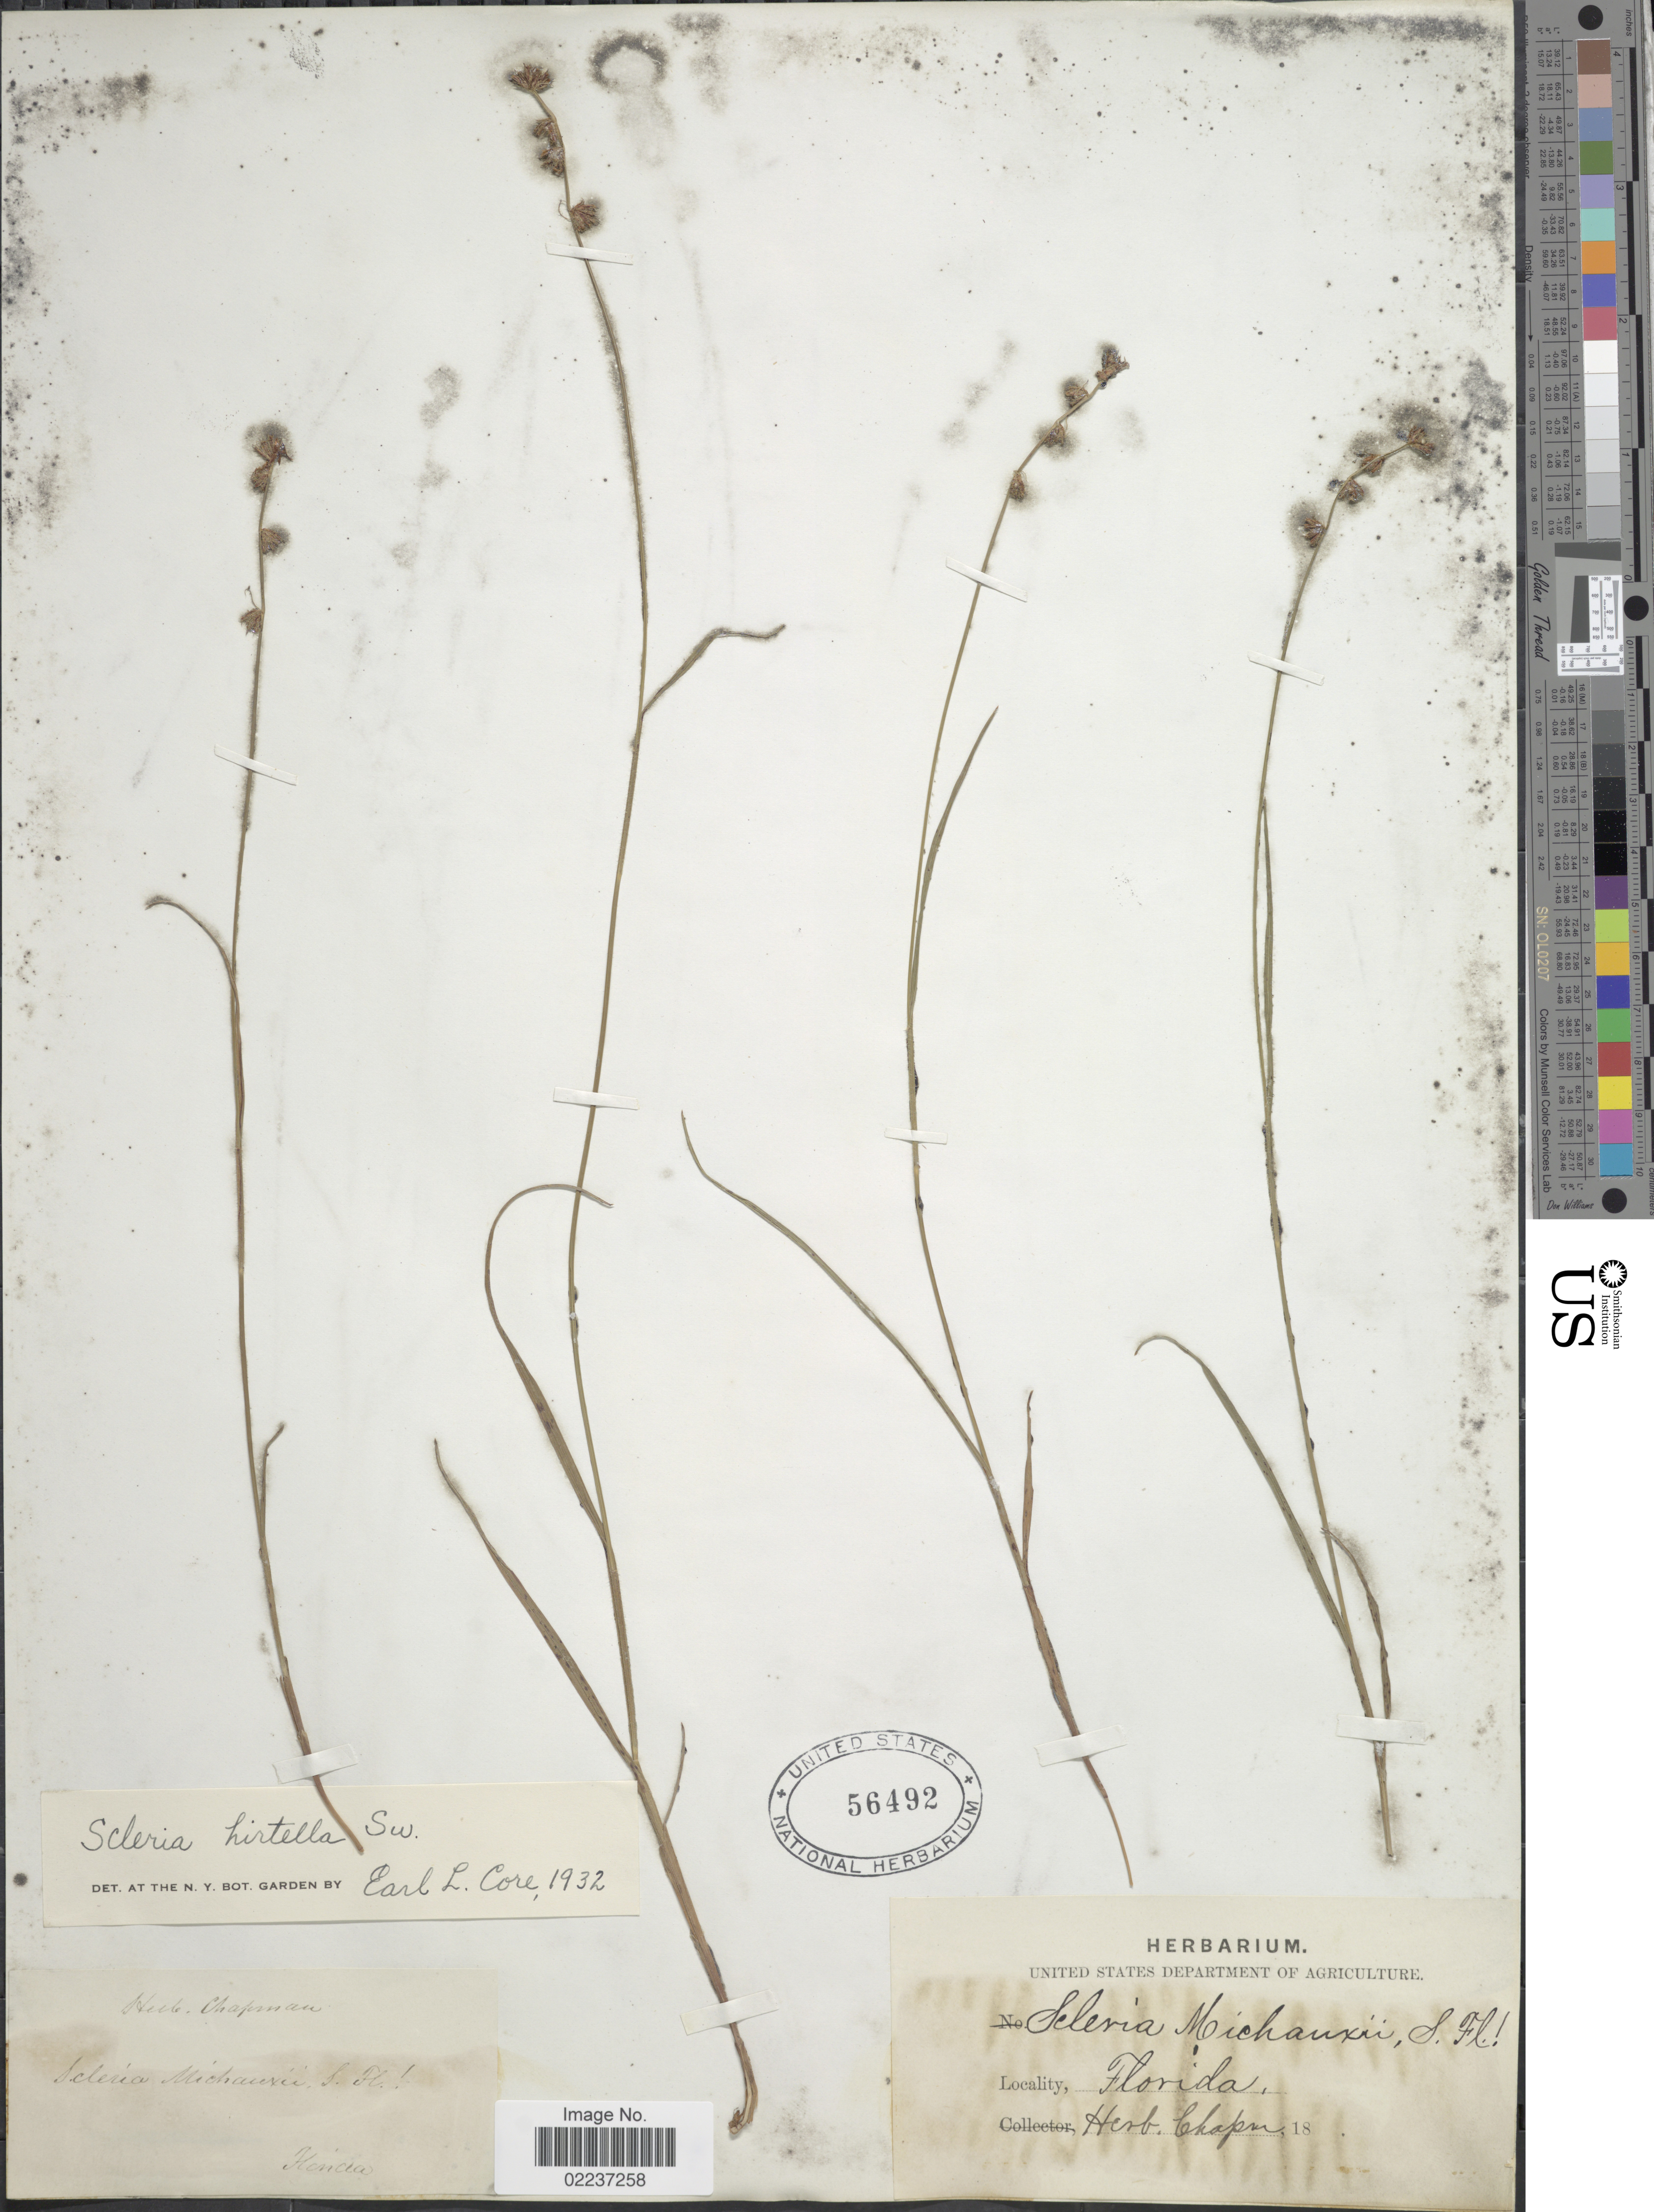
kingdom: Plantae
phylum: Tracheophyta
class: Liliopsida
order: Poales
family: Cyperaceae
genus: Scleria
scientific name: Scleria hirtella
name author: Sw.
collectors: ex herb. Chapman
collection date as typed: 18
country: United States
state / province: Florida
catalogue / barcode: US 56492